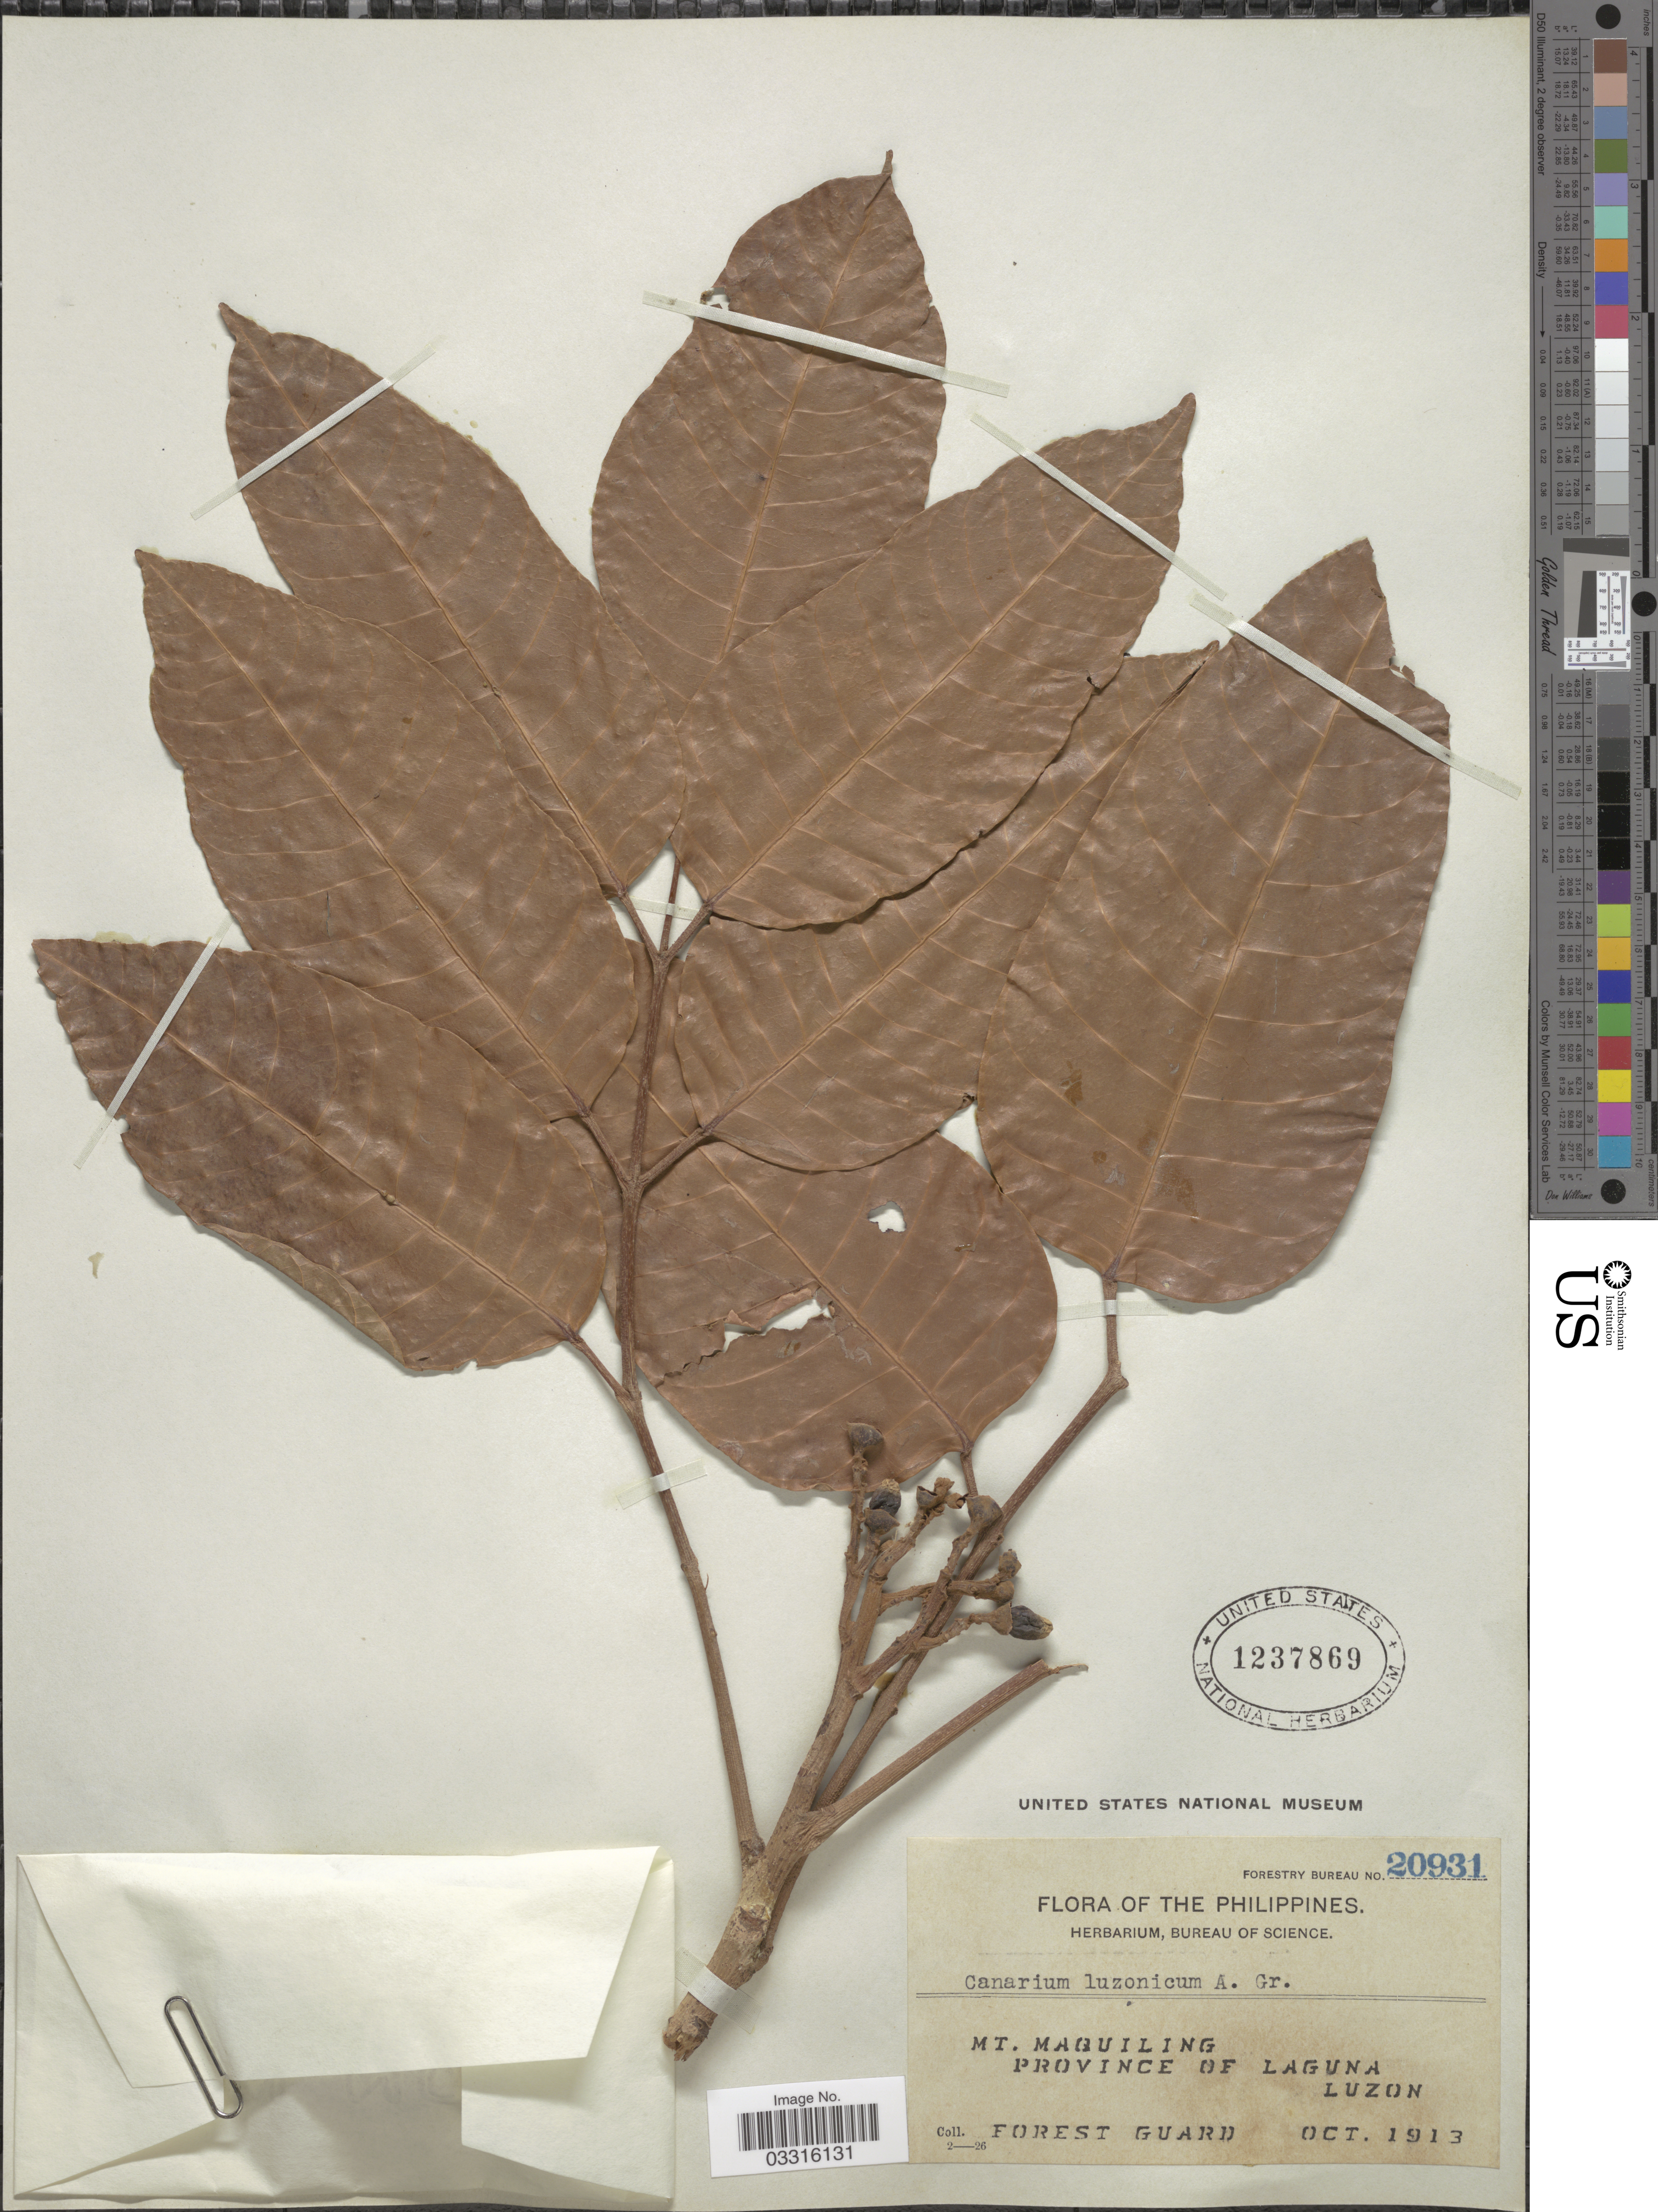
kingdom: Plantae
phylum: Tracheophyta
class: Magnoliopsida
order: Sapindales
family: Burseraceae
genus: Canarium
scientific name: Canarium luzonicum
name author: (Blume) A. Gray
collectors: Forest Guard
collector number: Forestry Bureau 20931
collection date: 1913-10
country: Philippines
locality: Mt. Maquiling, Province of Laguna, Luzon.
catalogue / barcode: US 1237869